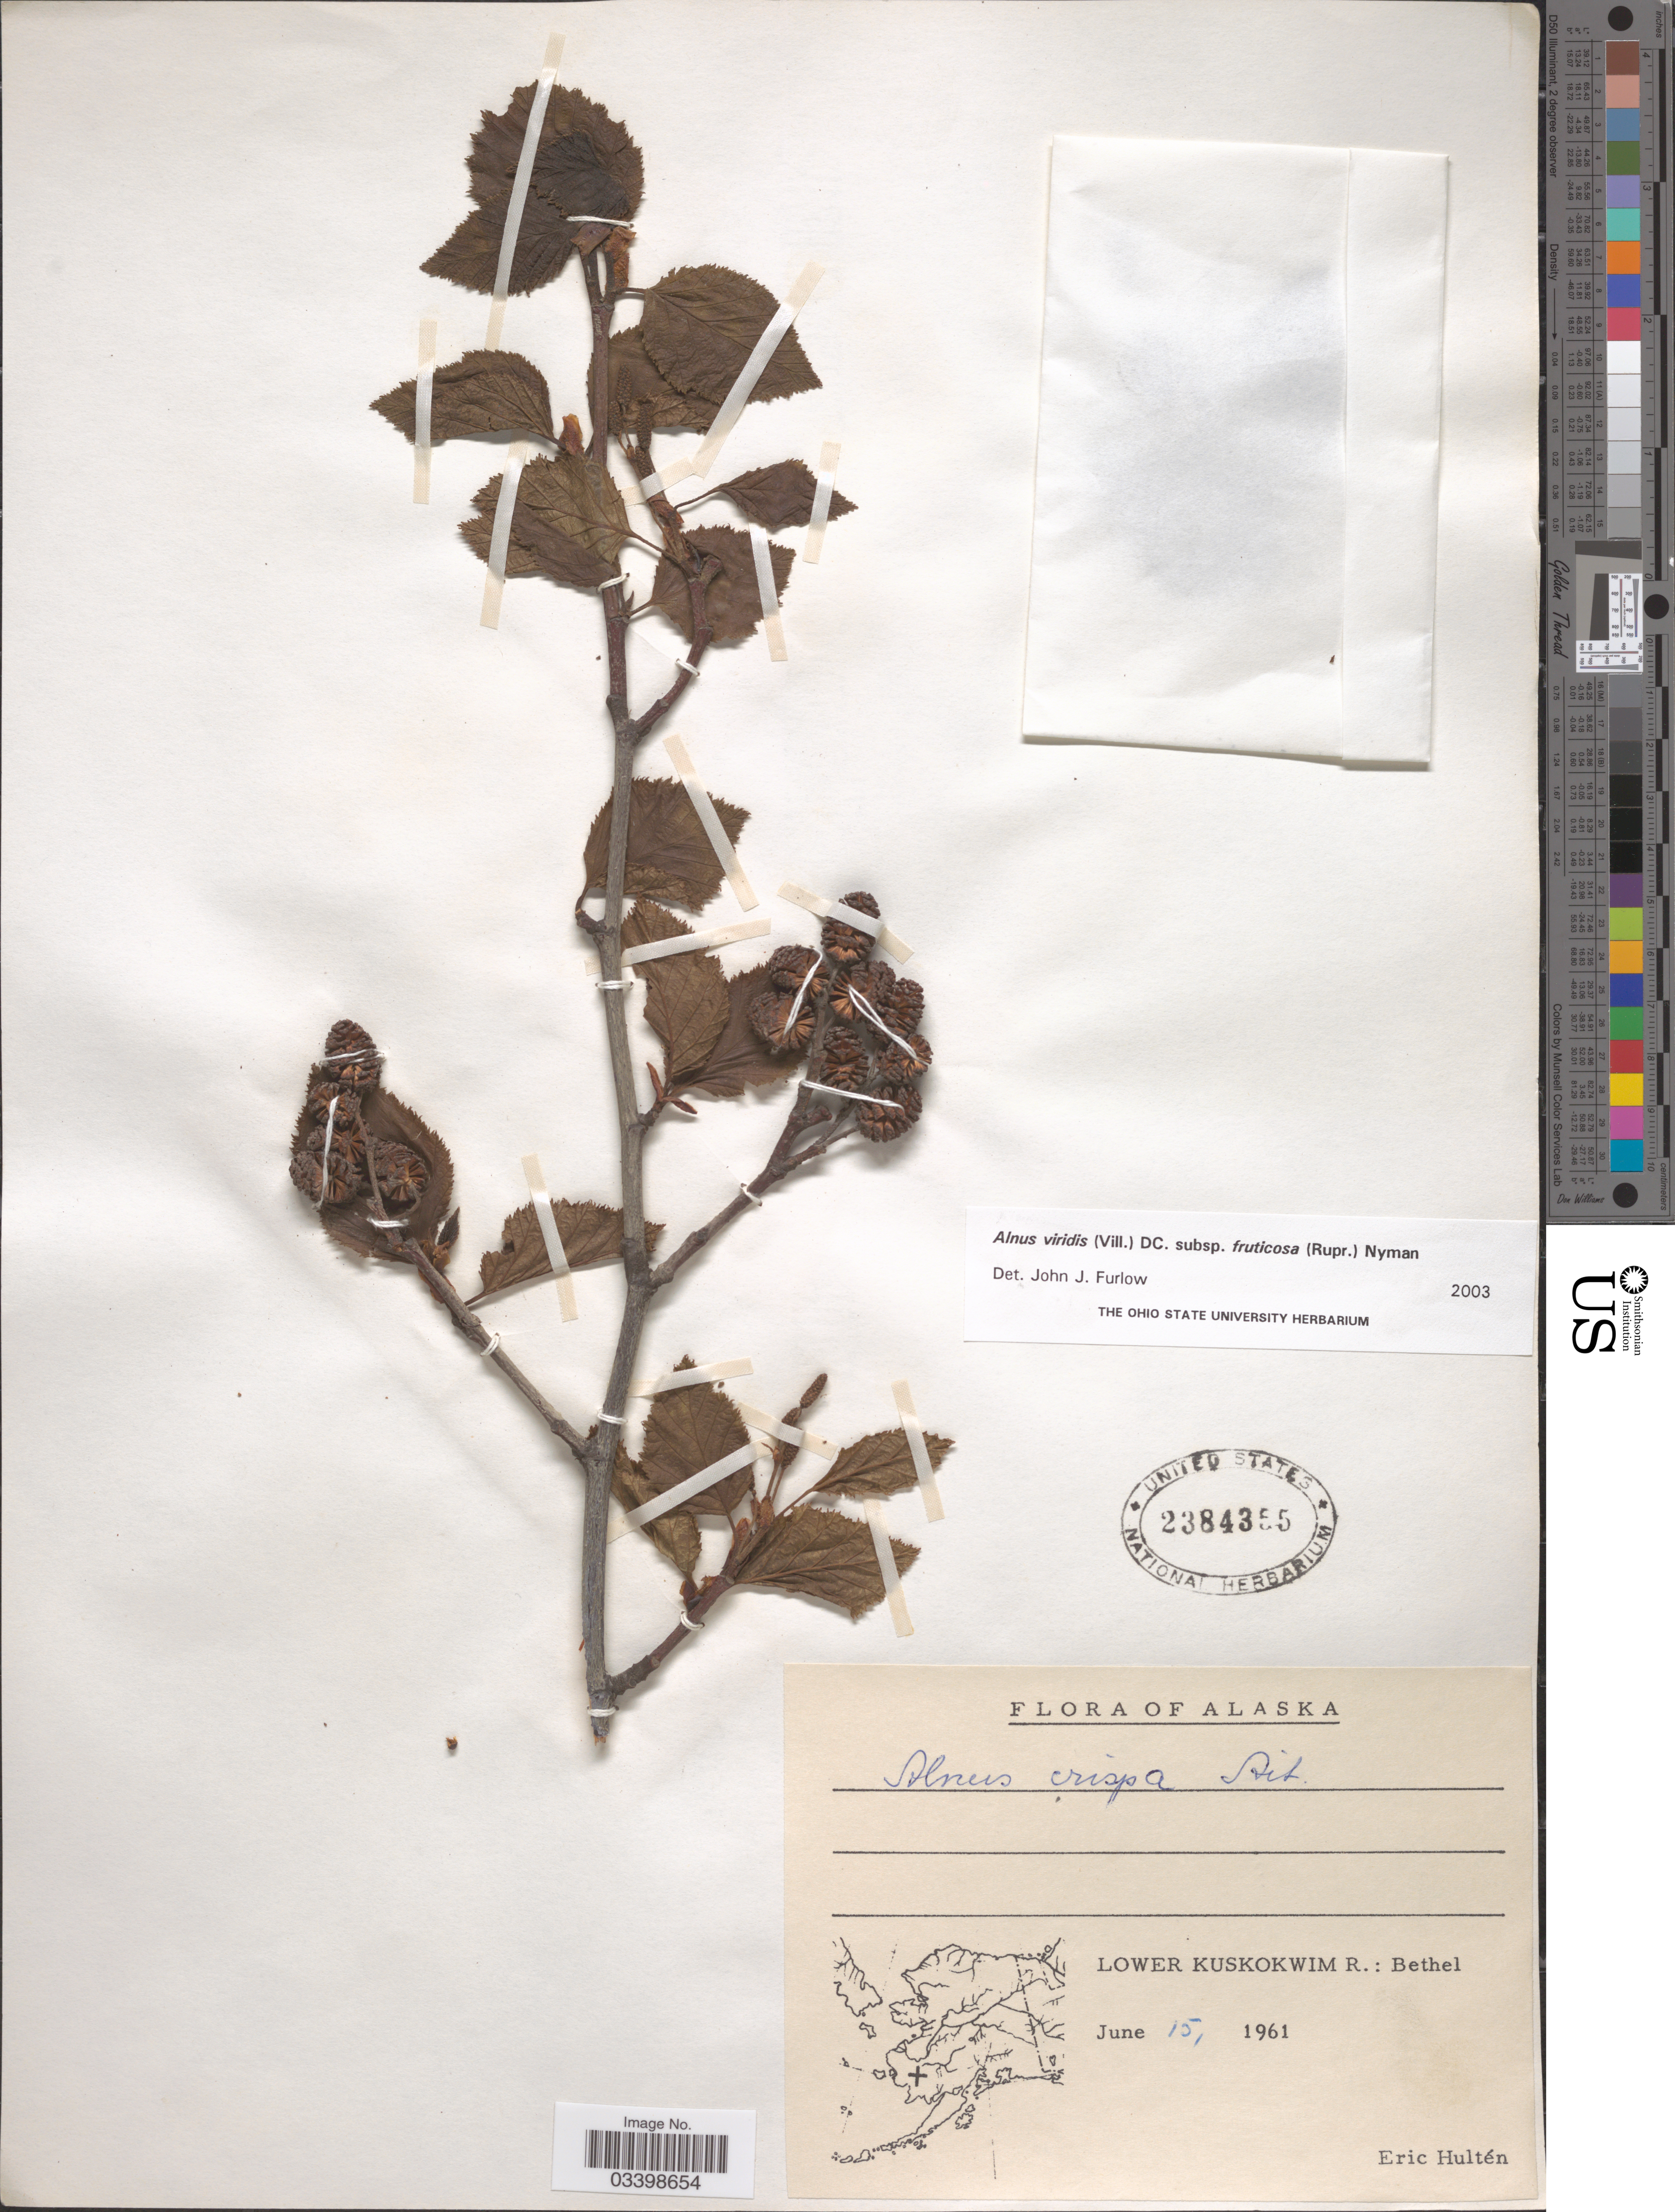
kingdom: Plantae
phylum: Tracheophyta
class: Magnoliopsida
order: Fagales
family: Betulaceae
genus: Alnus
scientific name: Alnus viridis subsp. fruticosa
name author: (Rupr.) Nyman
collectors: E. G. Hultén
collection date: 1961-06-15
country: United States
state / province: Alaska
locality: Lower Kuskokwim R.: Bethel.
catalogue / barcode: US 2384355